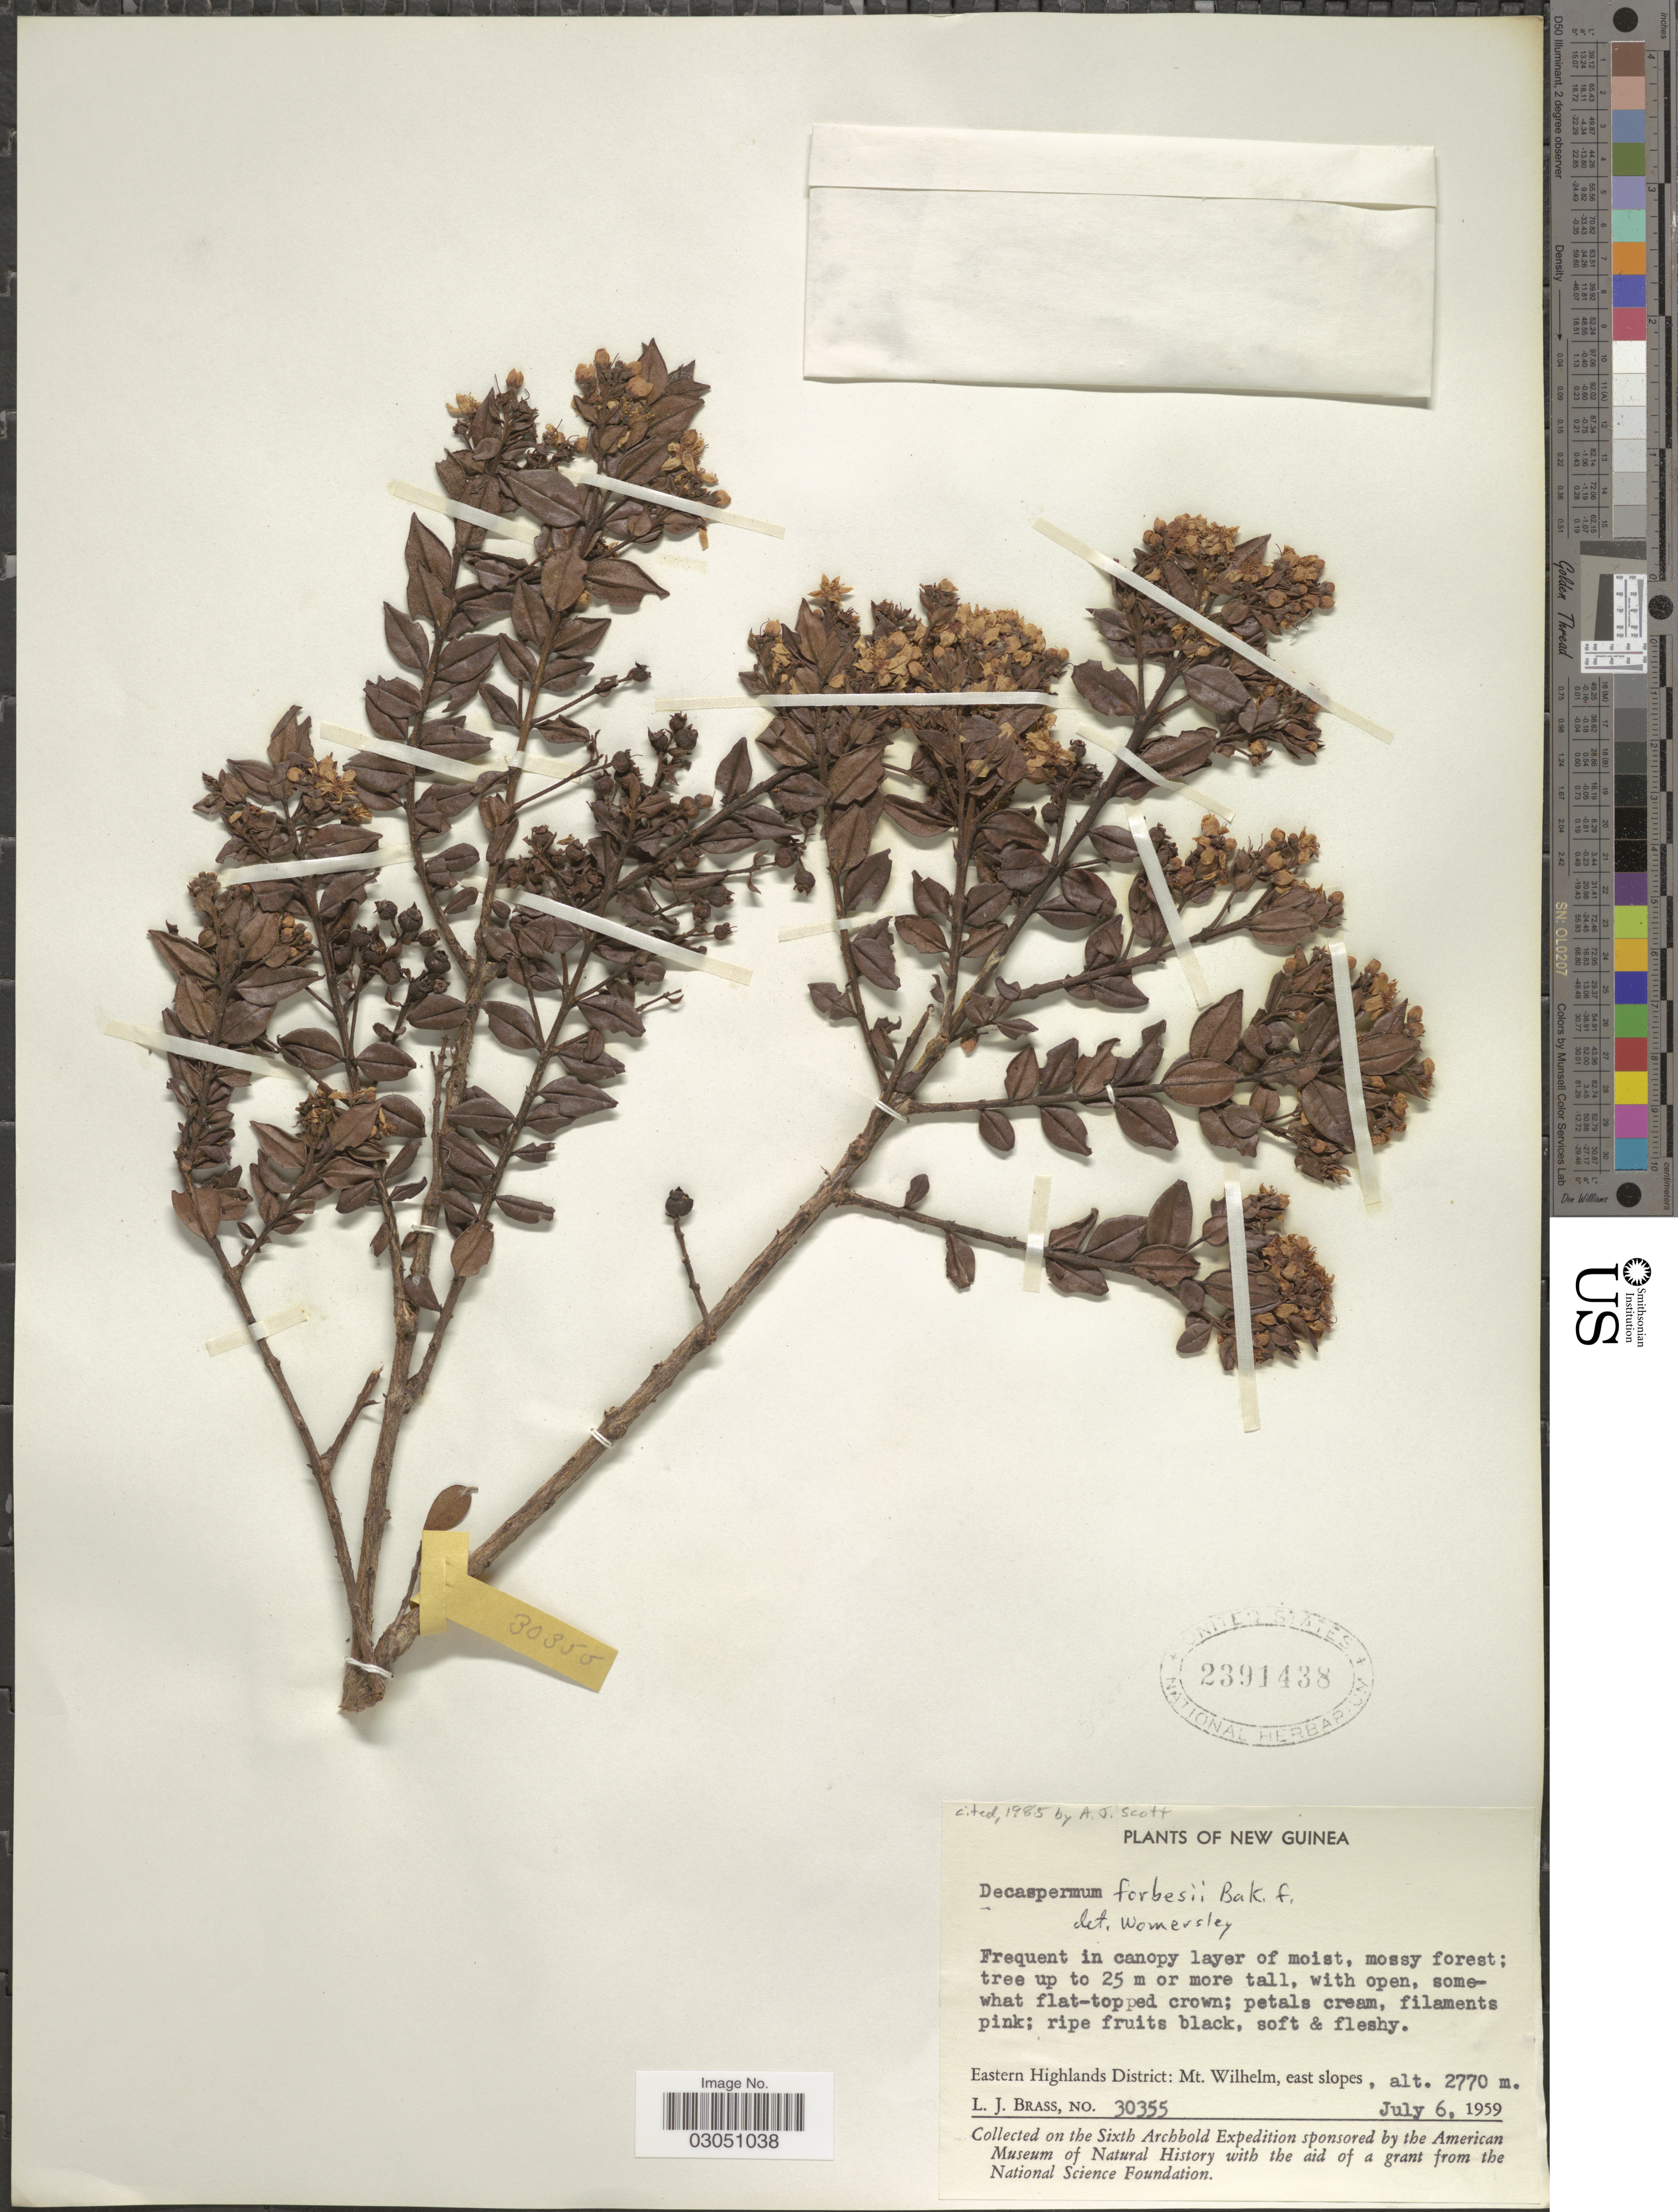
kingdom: Plantae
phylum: Tracheophyta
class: Magnoliopsida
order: Myrtales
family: Myrtaceae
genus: Decaspermum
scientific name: Decaspermum forbesii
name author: Baker f.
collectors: L. J. Brass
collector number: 30355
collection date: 1959-07-06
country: Papua New Guinea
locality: New Guinea. Eastern Highlands District: Mt. Wilhelm, east slopes.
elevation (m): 2770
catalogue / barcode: US 2391438